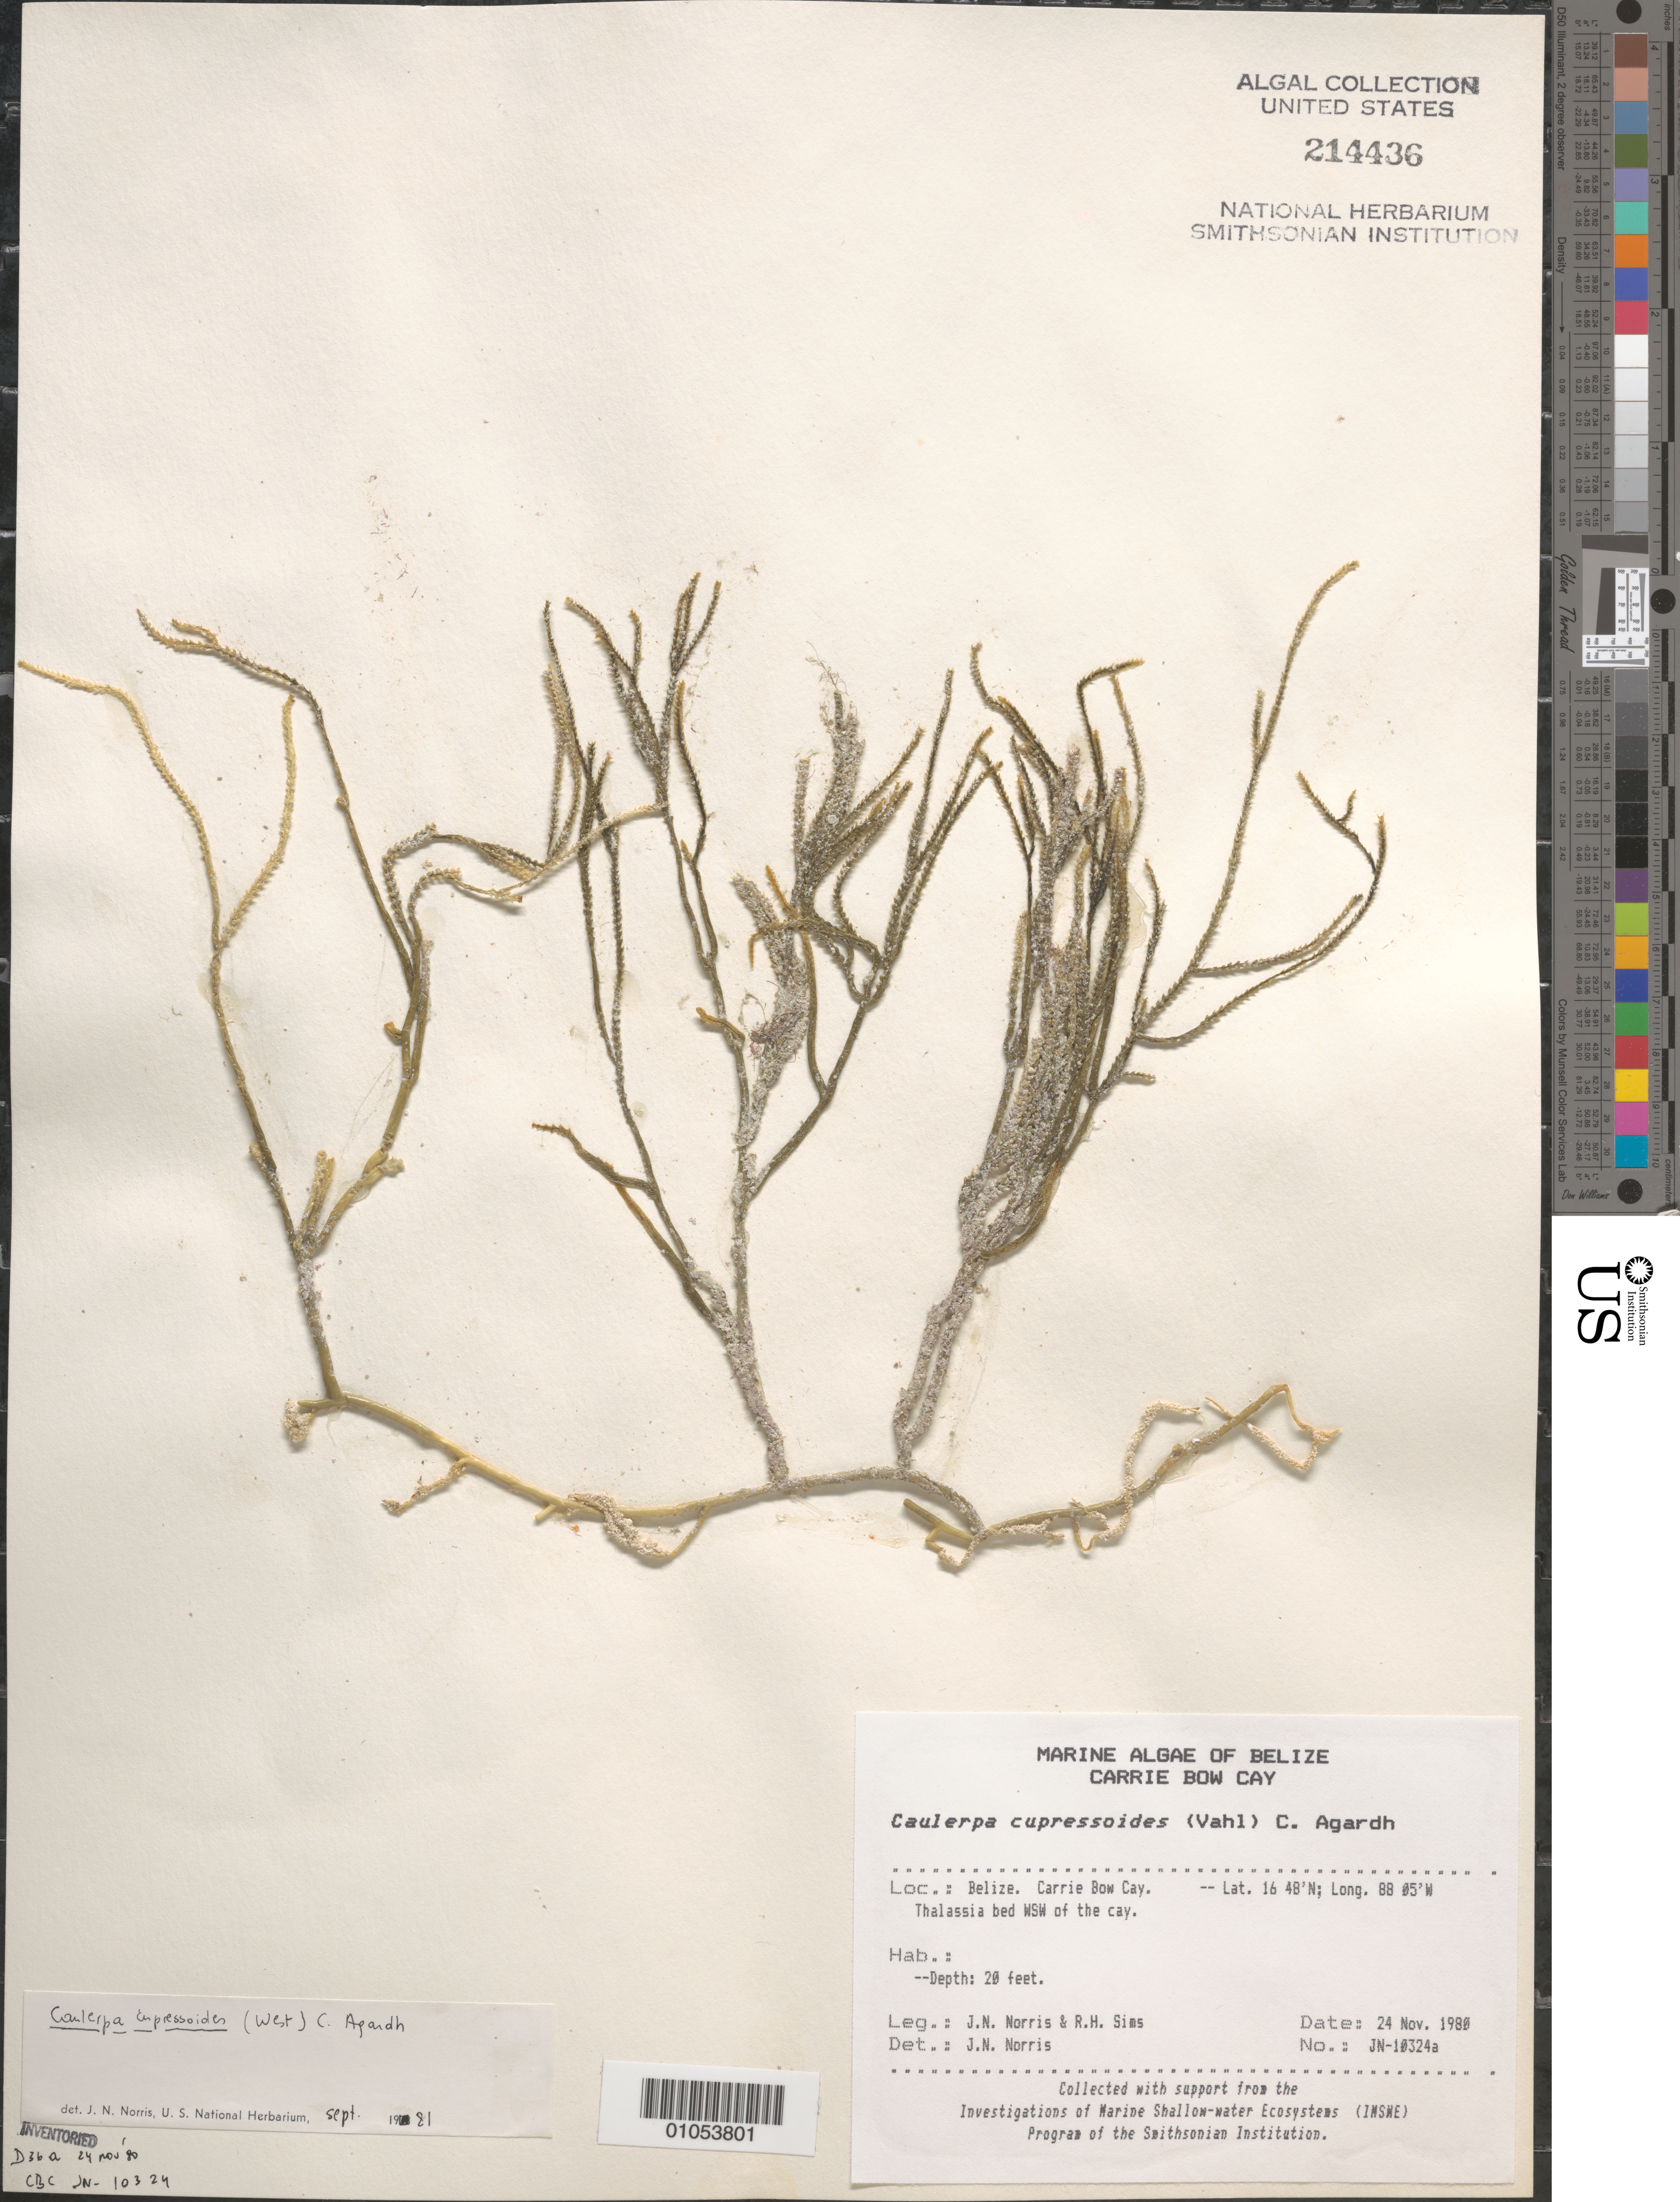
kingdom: Plantae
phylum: Chlorophyta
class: Ulvophyceae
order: Bryopsidales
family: Caulerpaceae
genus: Caulerpa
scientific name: Caulerpa cupressoides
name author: (Vahl) C. Agardh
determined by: Norris, James N.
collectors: J. N. Norris & R. H. Sims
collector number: JN-10324a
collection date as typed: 24 Nov 1980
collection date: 1980-11-24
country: Belize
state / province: Stann Creek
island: Carrie Bow Cay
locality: Thalassia bed west southwest of Carrie Bow Cay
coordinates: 16 48'N, 88 05'W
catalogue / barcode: US 214436